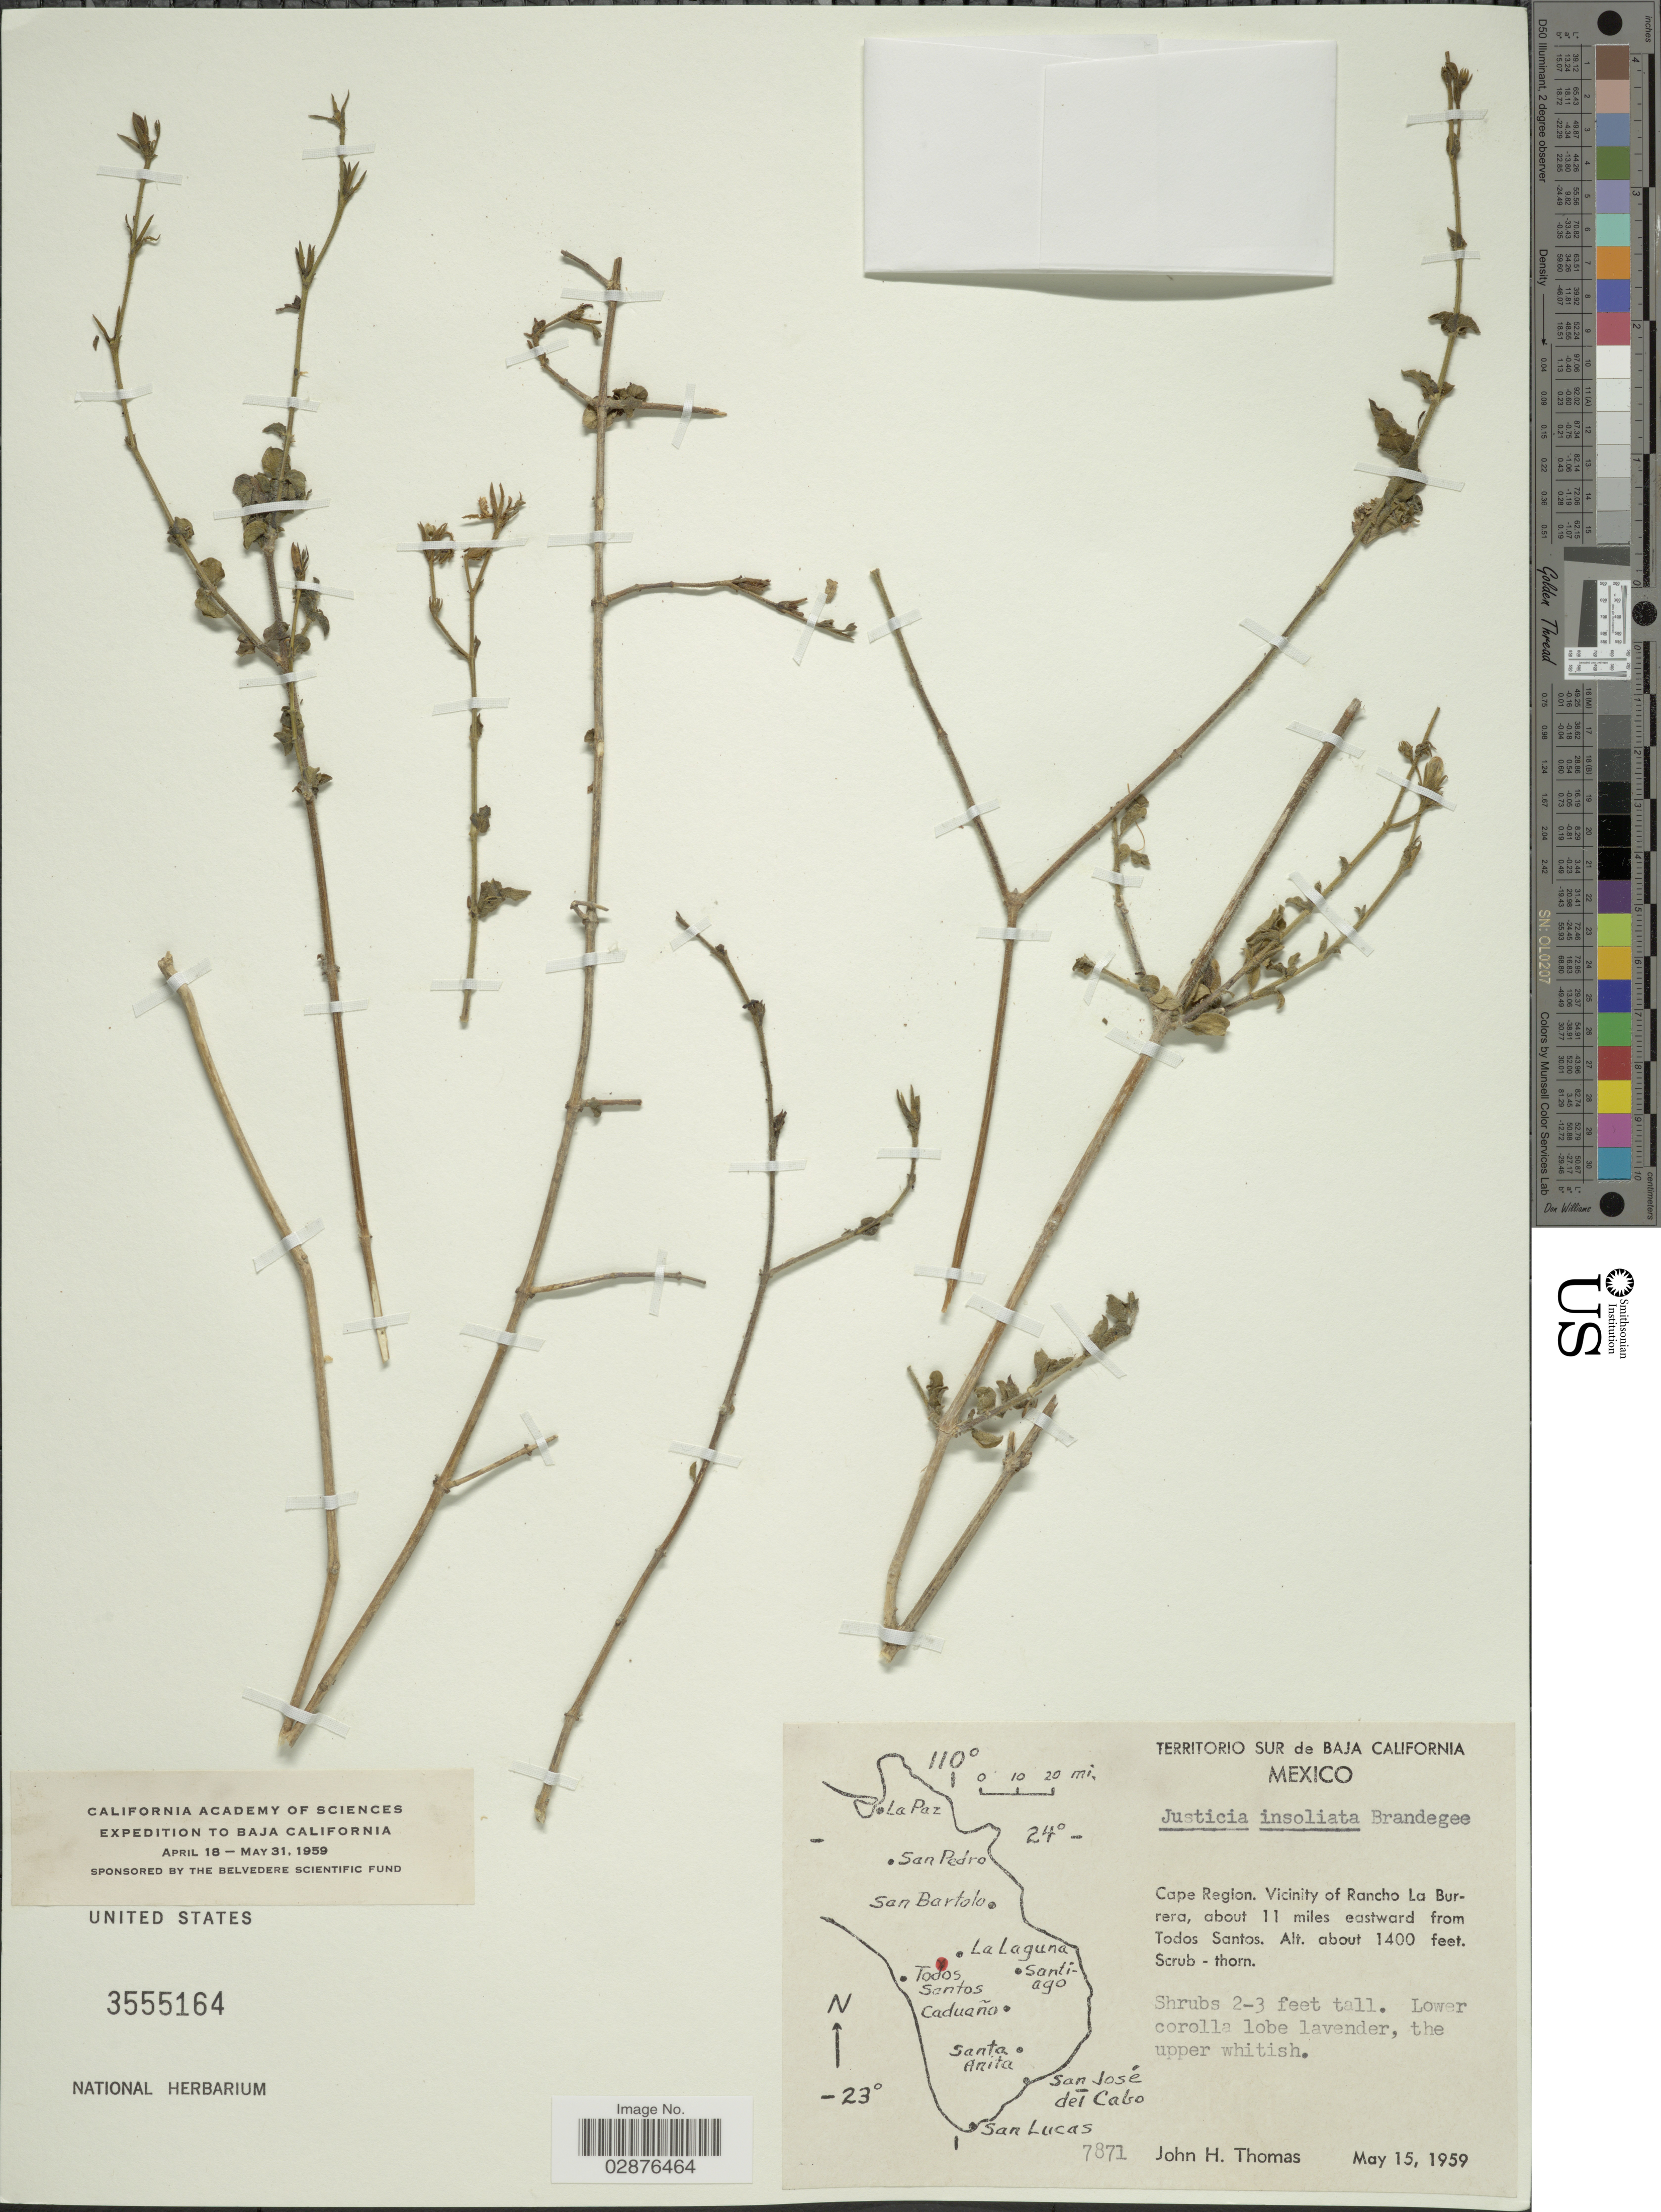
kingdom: Plantae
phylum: Tracheophyta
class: Magnoliopsida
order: Lamiales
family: Acanthaceae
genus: Justicia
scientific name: Justicia insolita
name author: Brandegee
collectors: J. H. Thomas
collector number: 7871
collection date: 1959-05-15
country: Mexico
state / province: Baja California Sur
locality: Territorio Sur de Baja California. Cape Region. Vicinity of Rancho La Burrera, about 11 miles eastward from Todos Santos.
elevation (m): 427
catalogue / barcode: US 3555164